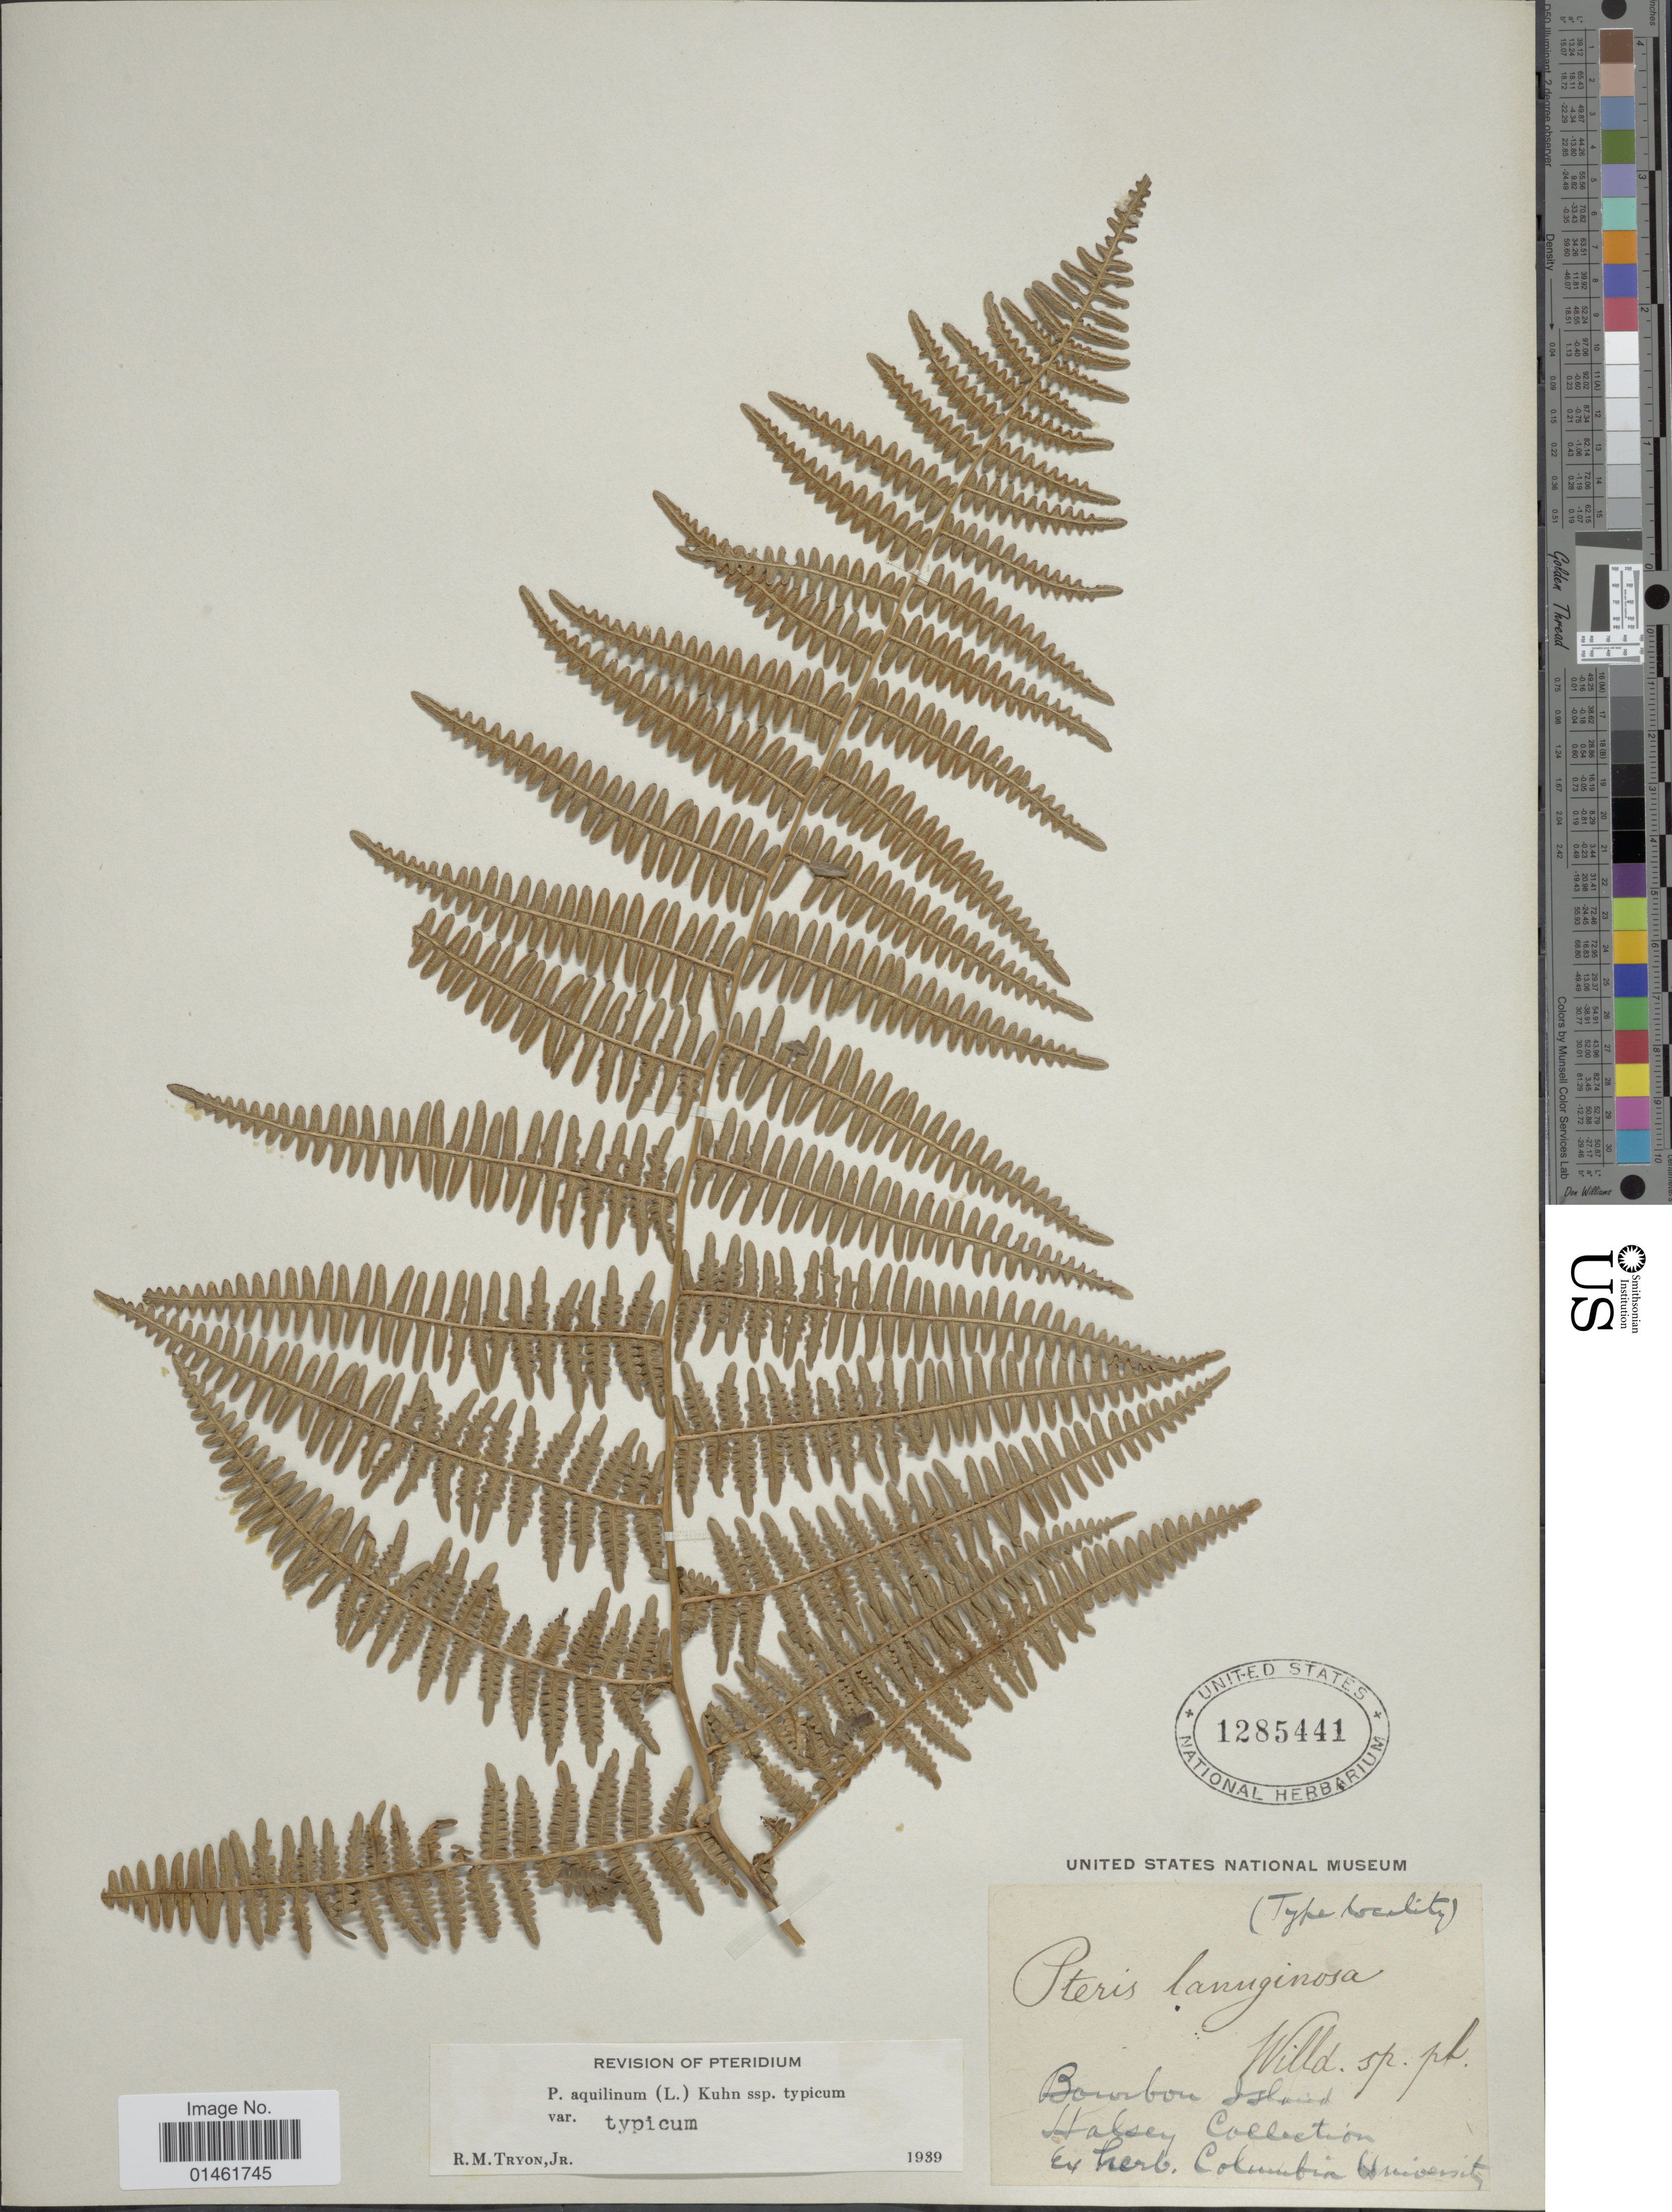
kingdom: Plantae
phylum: Tracheophyta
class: Polypodiopsida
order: Polypodiales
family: Dennstaedtiaceae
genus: Pteridium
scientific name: Pteridium aquilinum var. typicum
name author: R.M. Tryon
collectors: Halsey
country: Reunion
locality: Bourbon Island [interpreted]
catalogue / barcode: US 1285441